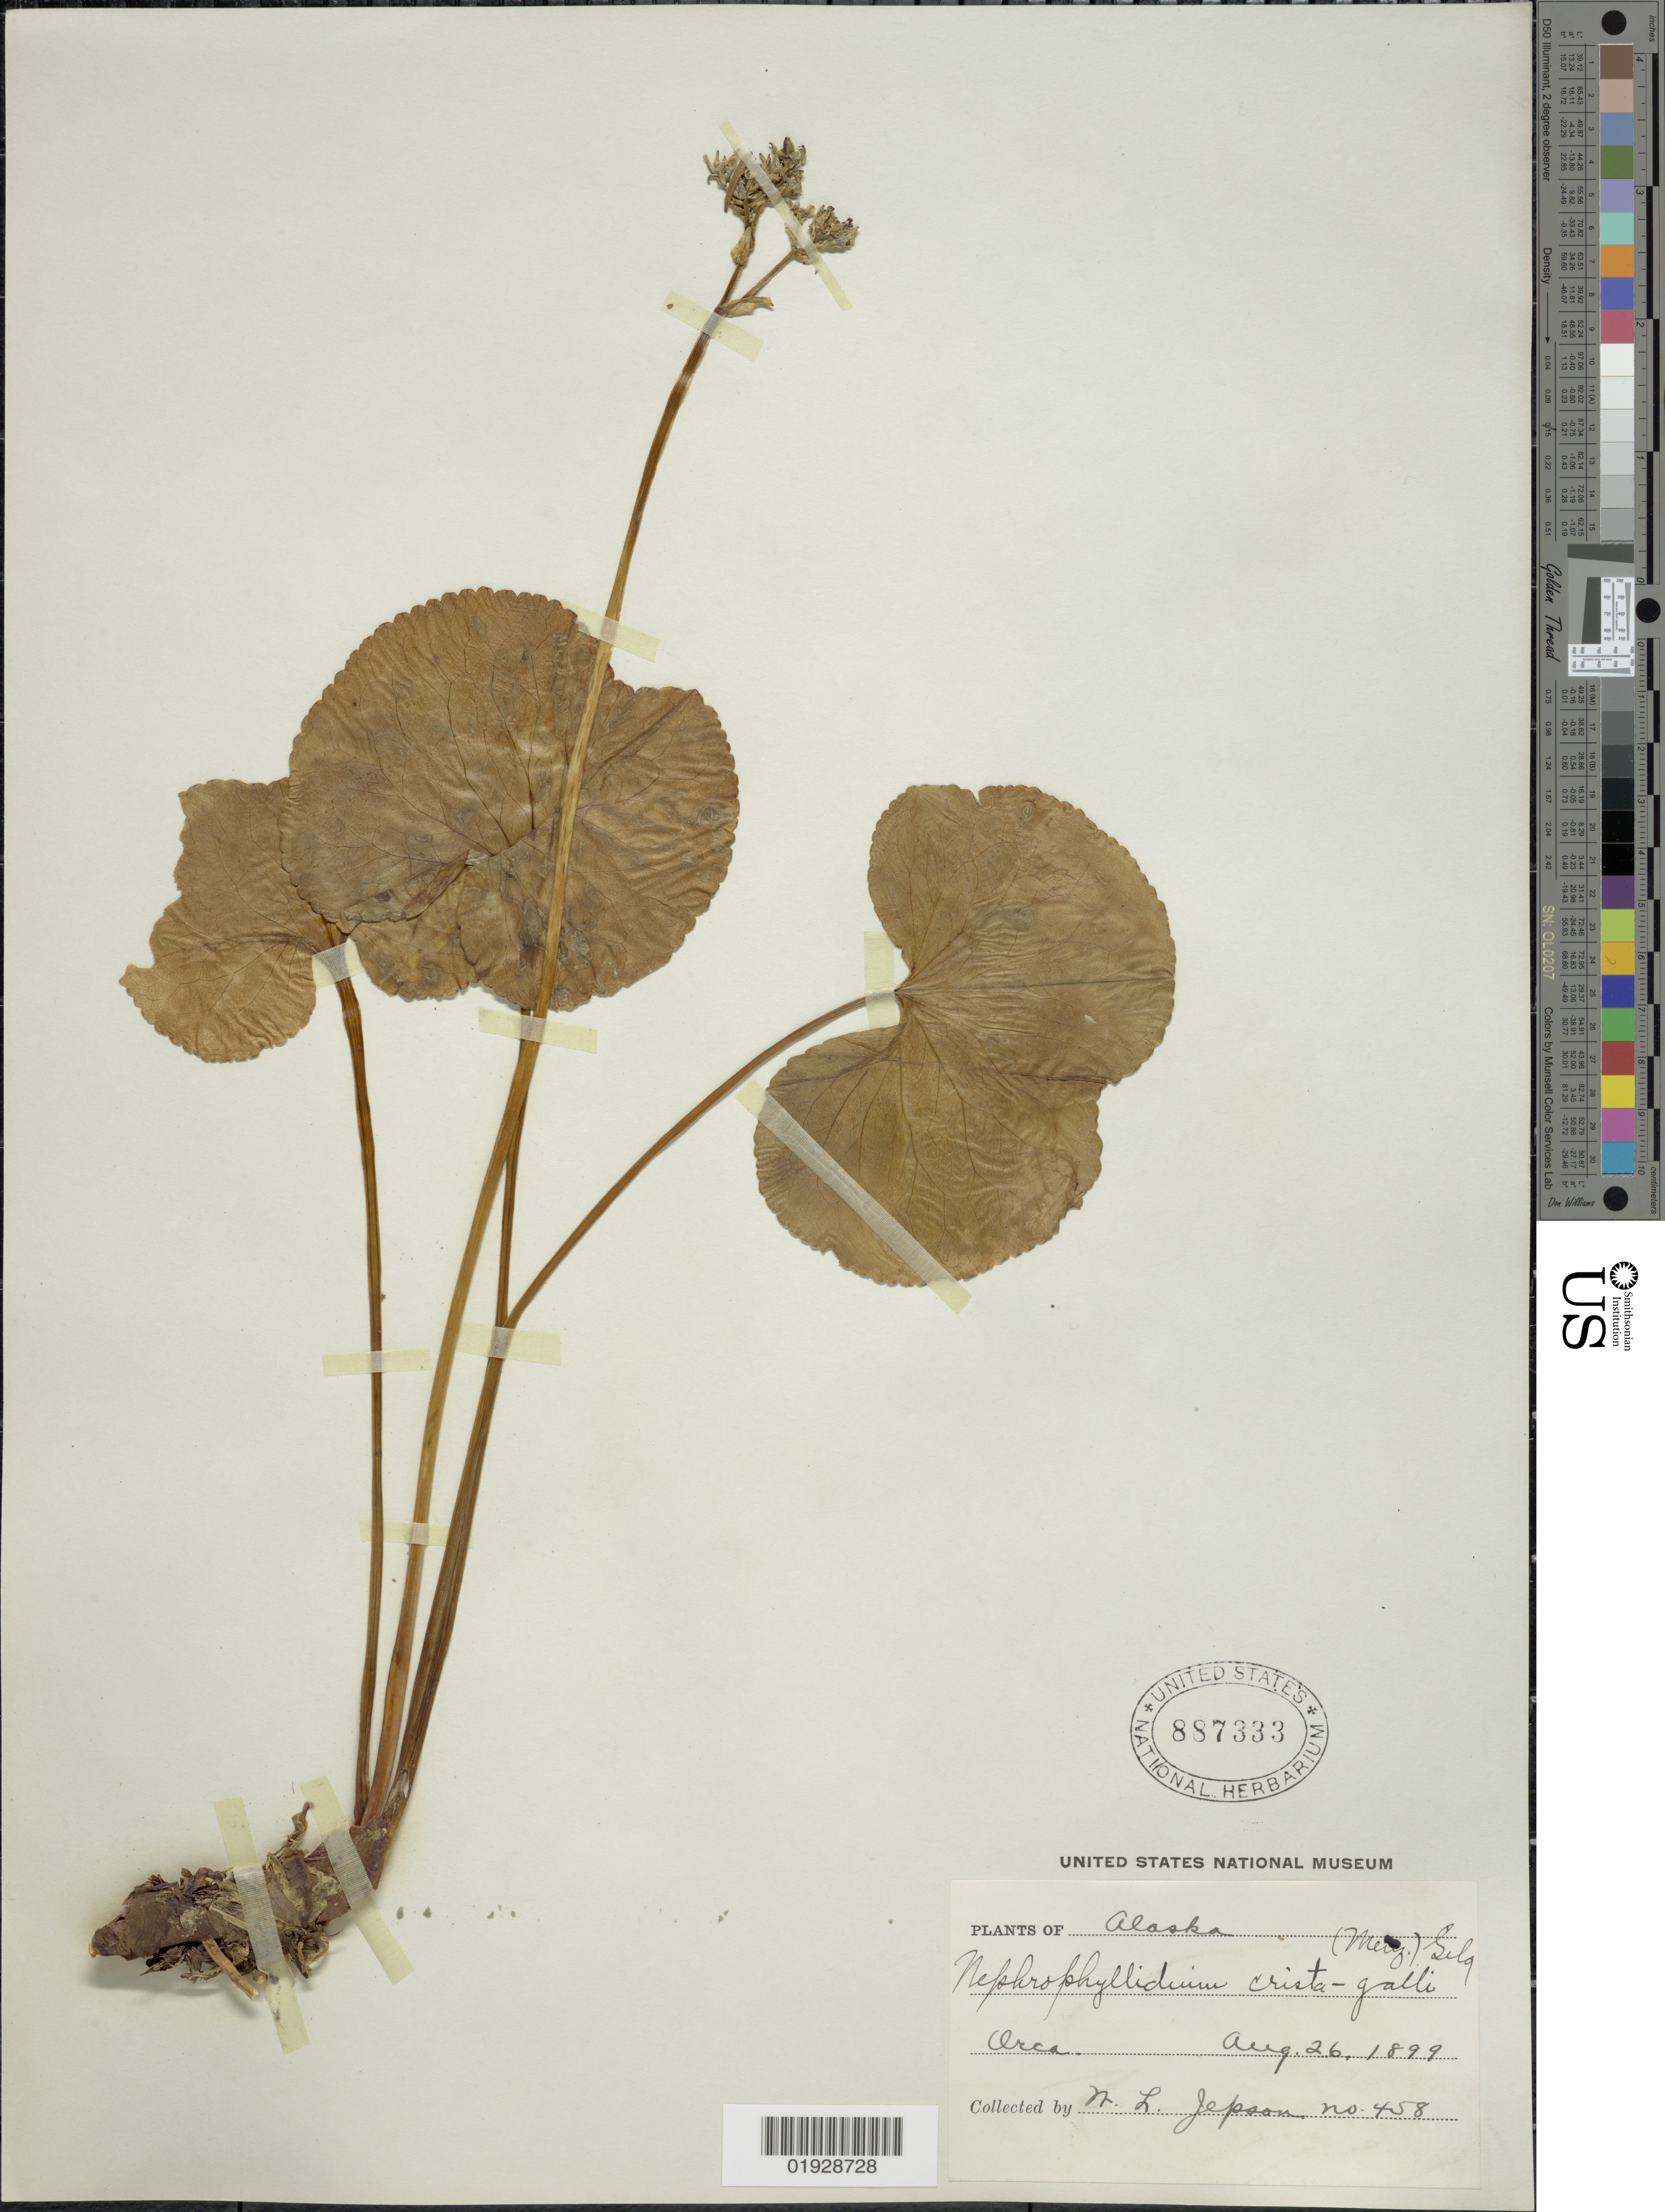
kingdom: Plantae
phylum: Tracheophyta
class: Magnoliopsida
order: Asterales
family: Menyanthaceae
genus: Nephrophyllidium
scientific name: Nephrophyllidium crista-galli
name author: (Menzies ex Hook.) Gilg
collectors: W. L. Jepson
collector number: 458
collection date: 1899-08-26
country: United States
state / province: Alaska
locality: Orca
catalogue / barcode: US 887333